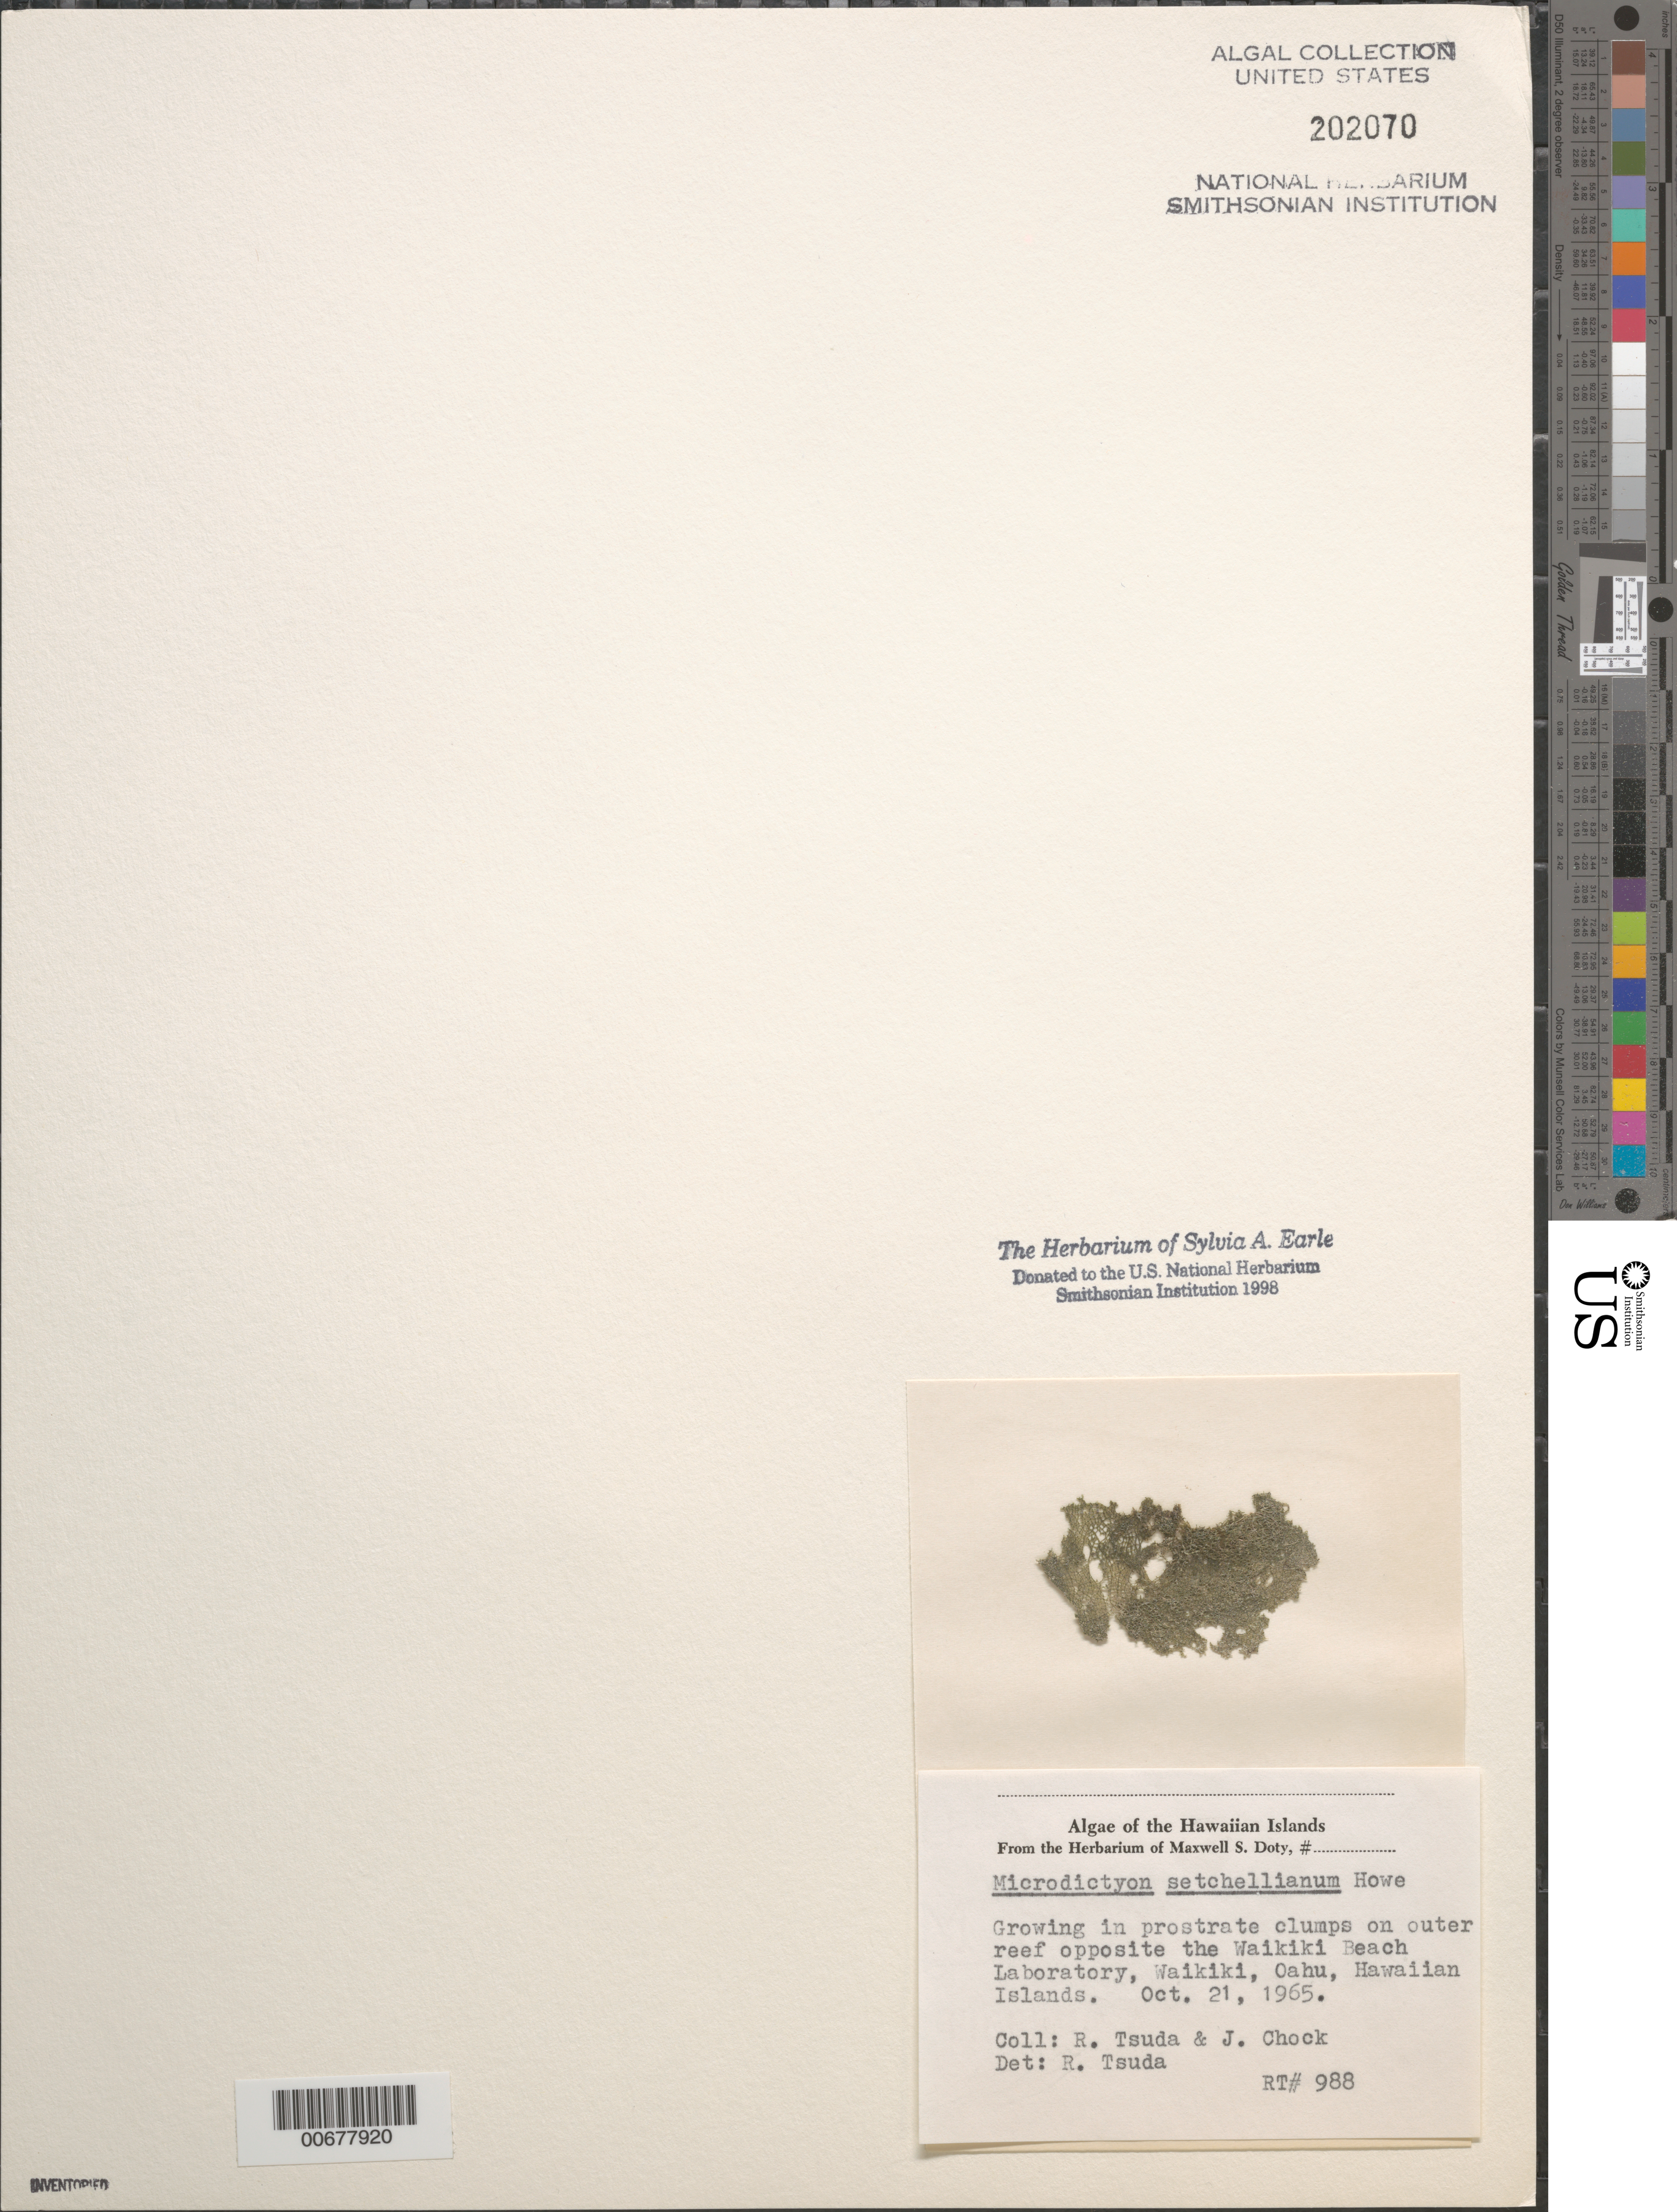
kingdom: Plantae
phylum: Chlorophyta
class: Ulvophyceae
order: Cladophorales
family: Anadyomenaceae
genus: Microdictyon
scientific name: Microdictyon setchellianum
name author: M. Howe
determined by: Tsuda, R. T.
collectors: R. Tsuda & J. Chock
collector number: RT 988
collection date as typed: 21 Oct 1965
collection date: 1965-10-21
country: United States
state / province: Hawaii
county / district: Honolulu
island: Oahu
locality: Waikiki, Waikiki Beach Laboratory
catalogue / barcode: US 202070